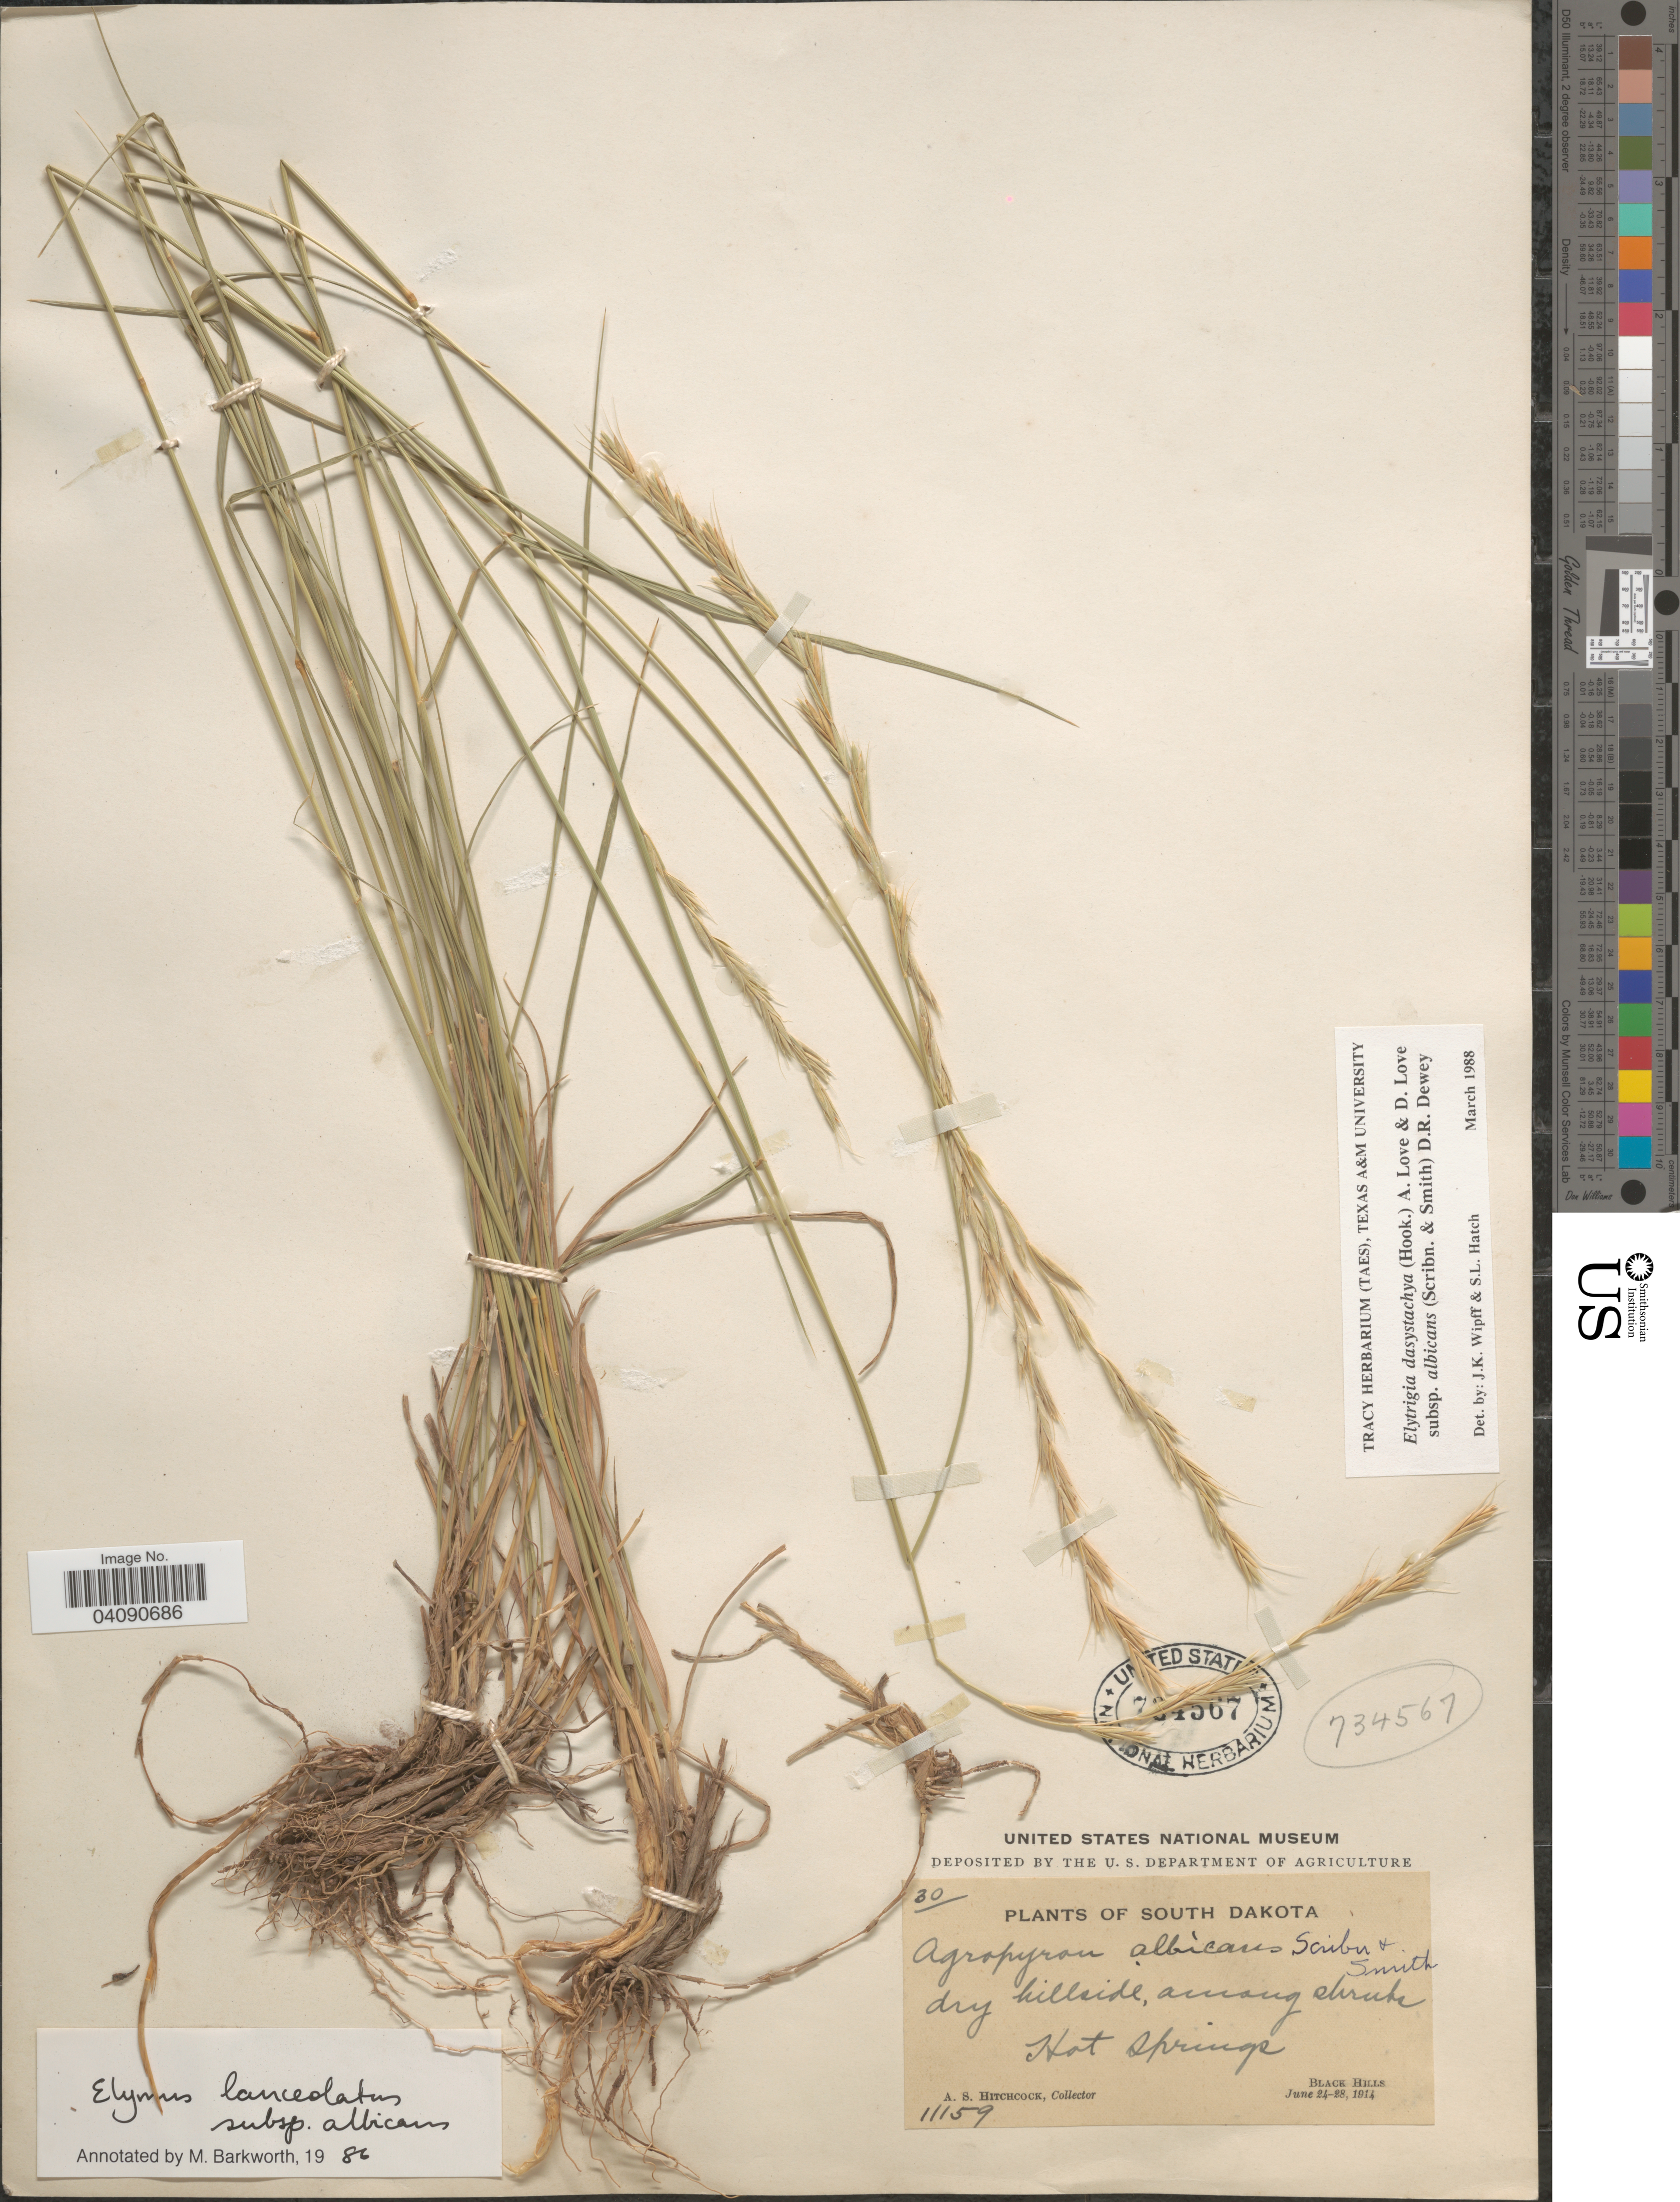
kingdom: Plantae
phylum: Tracheophyta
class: Liliopsida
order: Poales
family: Poaceae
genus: Elymus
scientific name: Elymus albicans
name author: (Scribn. & J.G. Sm.) Á. Löve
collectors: A. S. Hitchcock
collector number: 30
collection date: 1914-06-24/1914-06-28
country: United States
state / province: South Dakota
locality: Dry hillside, among shrubs. Hot Springs. Black Hills.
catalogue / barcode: US 734567